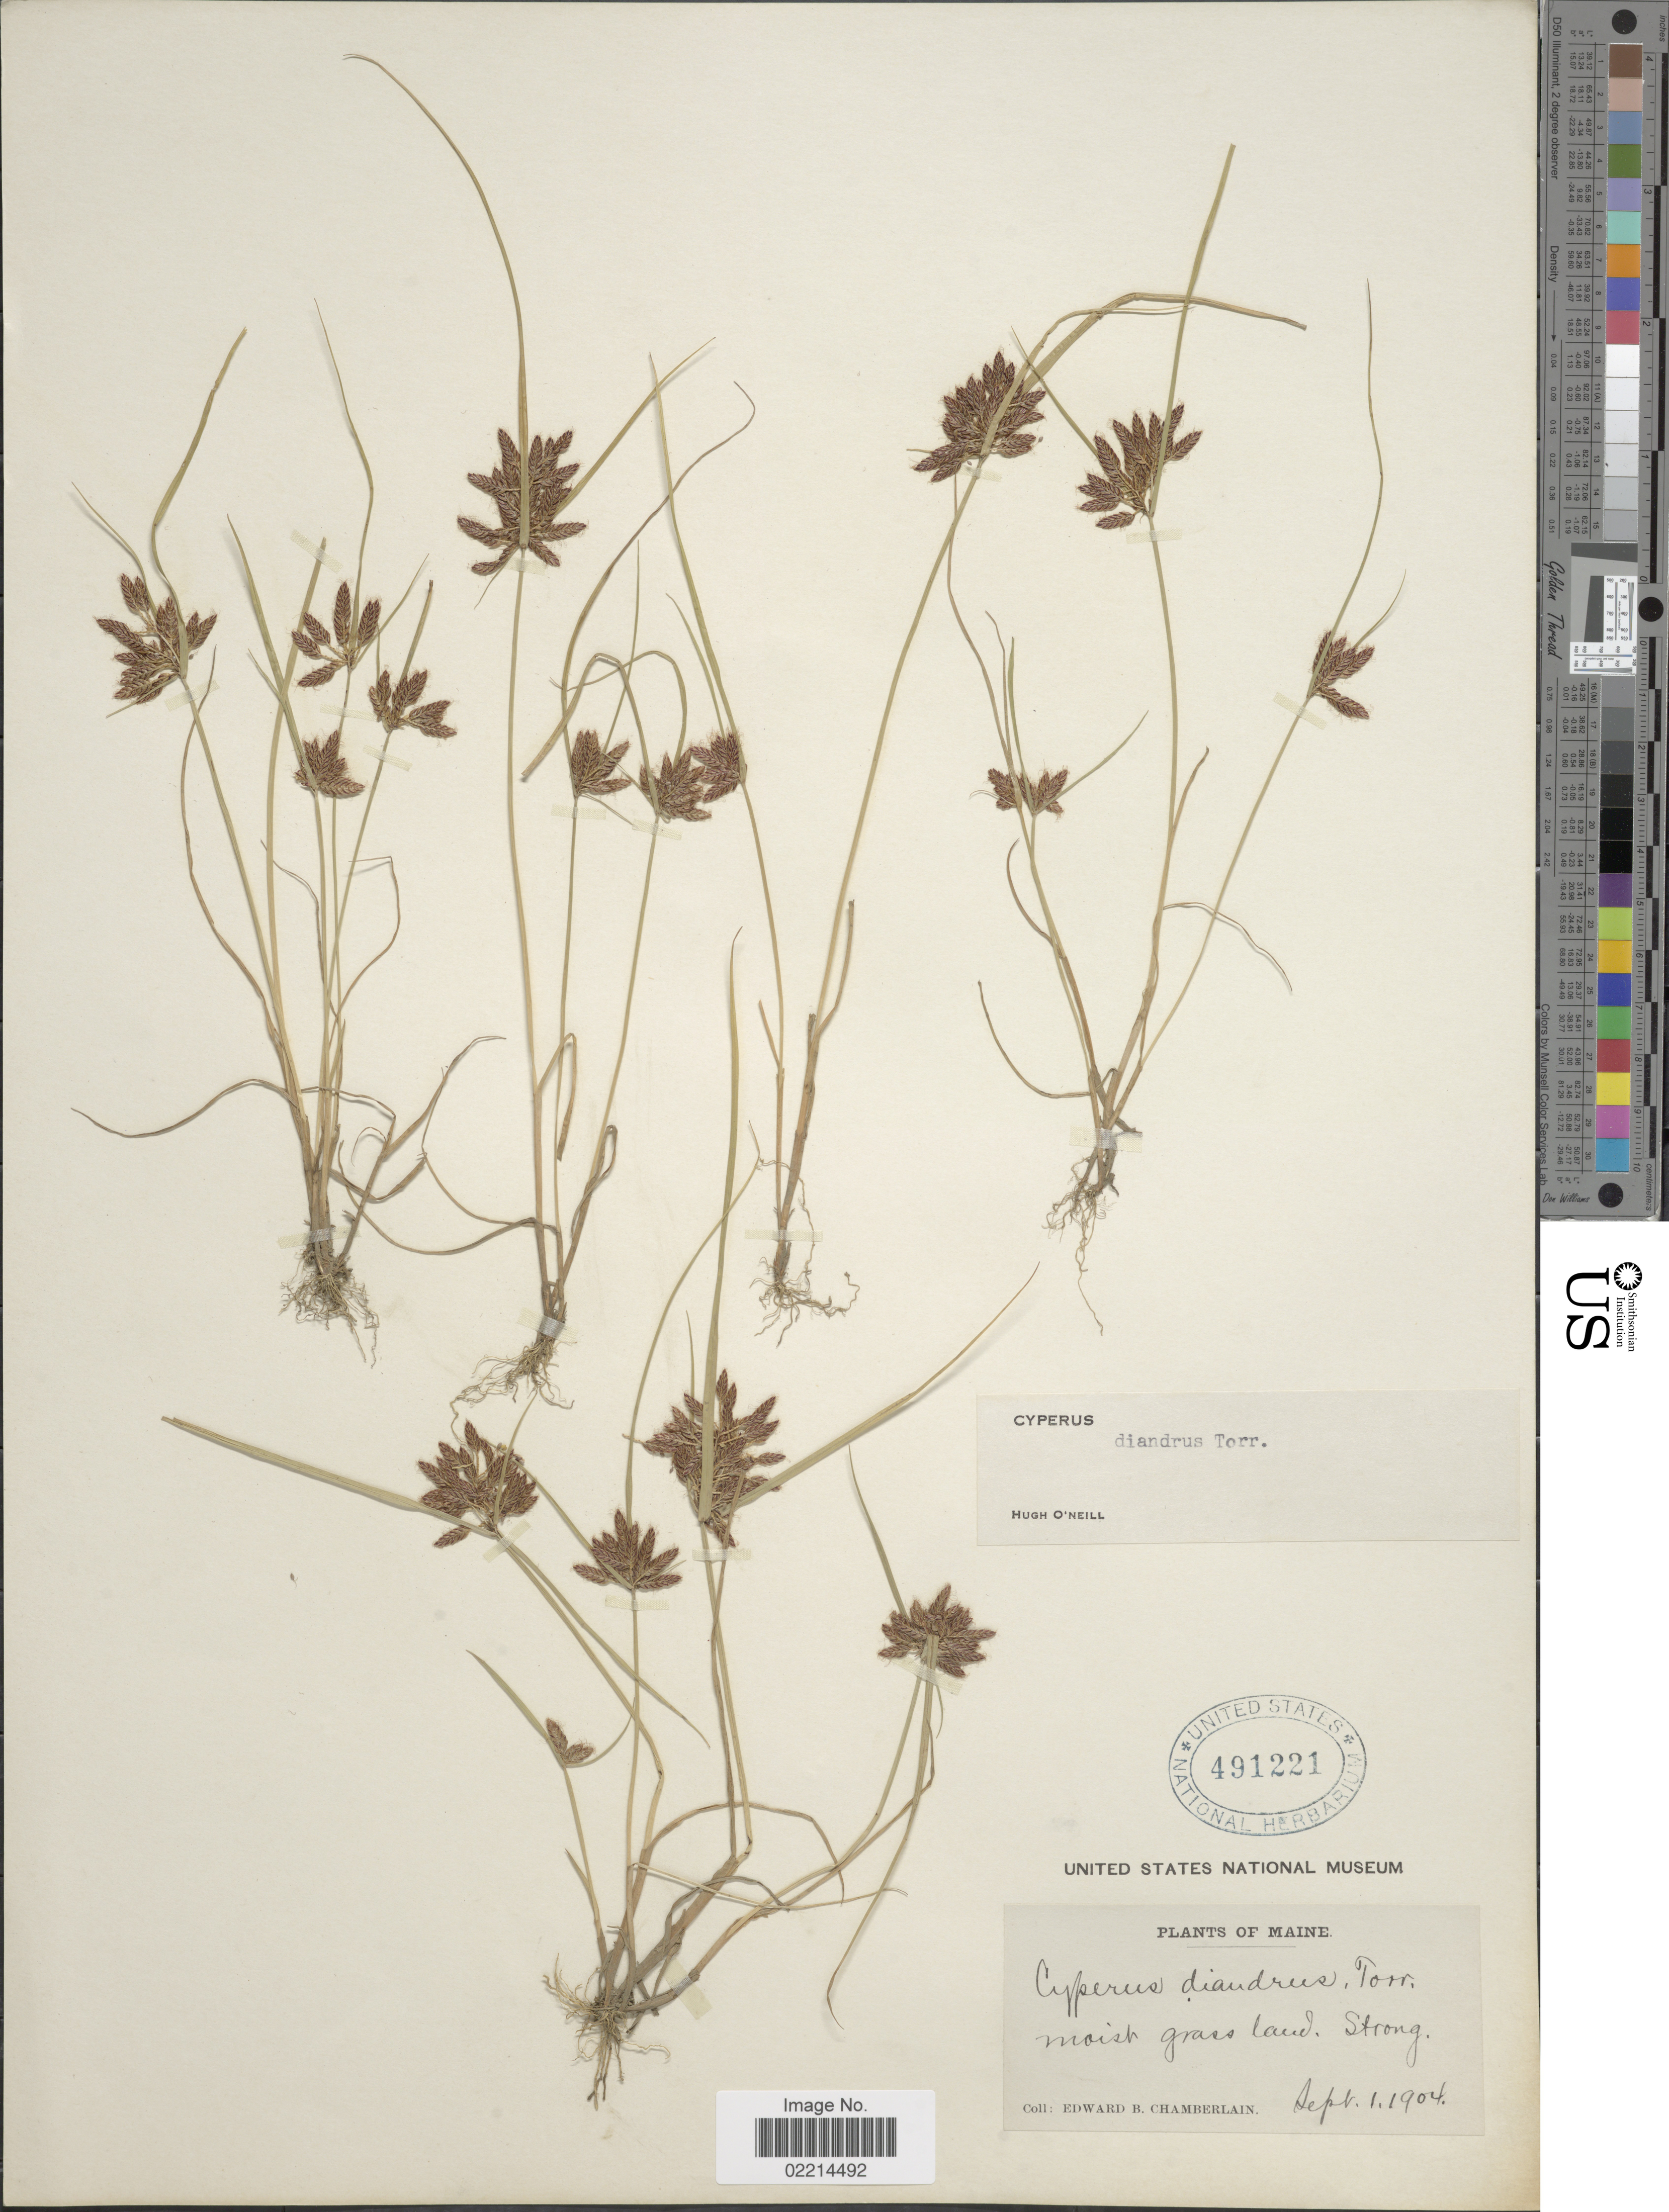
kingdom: Plantae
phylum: Tracheophyta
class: Liliopsida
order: Poales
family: Cyperaceae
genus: Cyperus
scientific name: Cyperus diandrus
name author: Torr.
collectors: E. Chamberlain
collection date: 1904-09-01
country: United States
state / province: Maine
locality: Moist grass land, Strong.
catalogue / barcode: US 491221